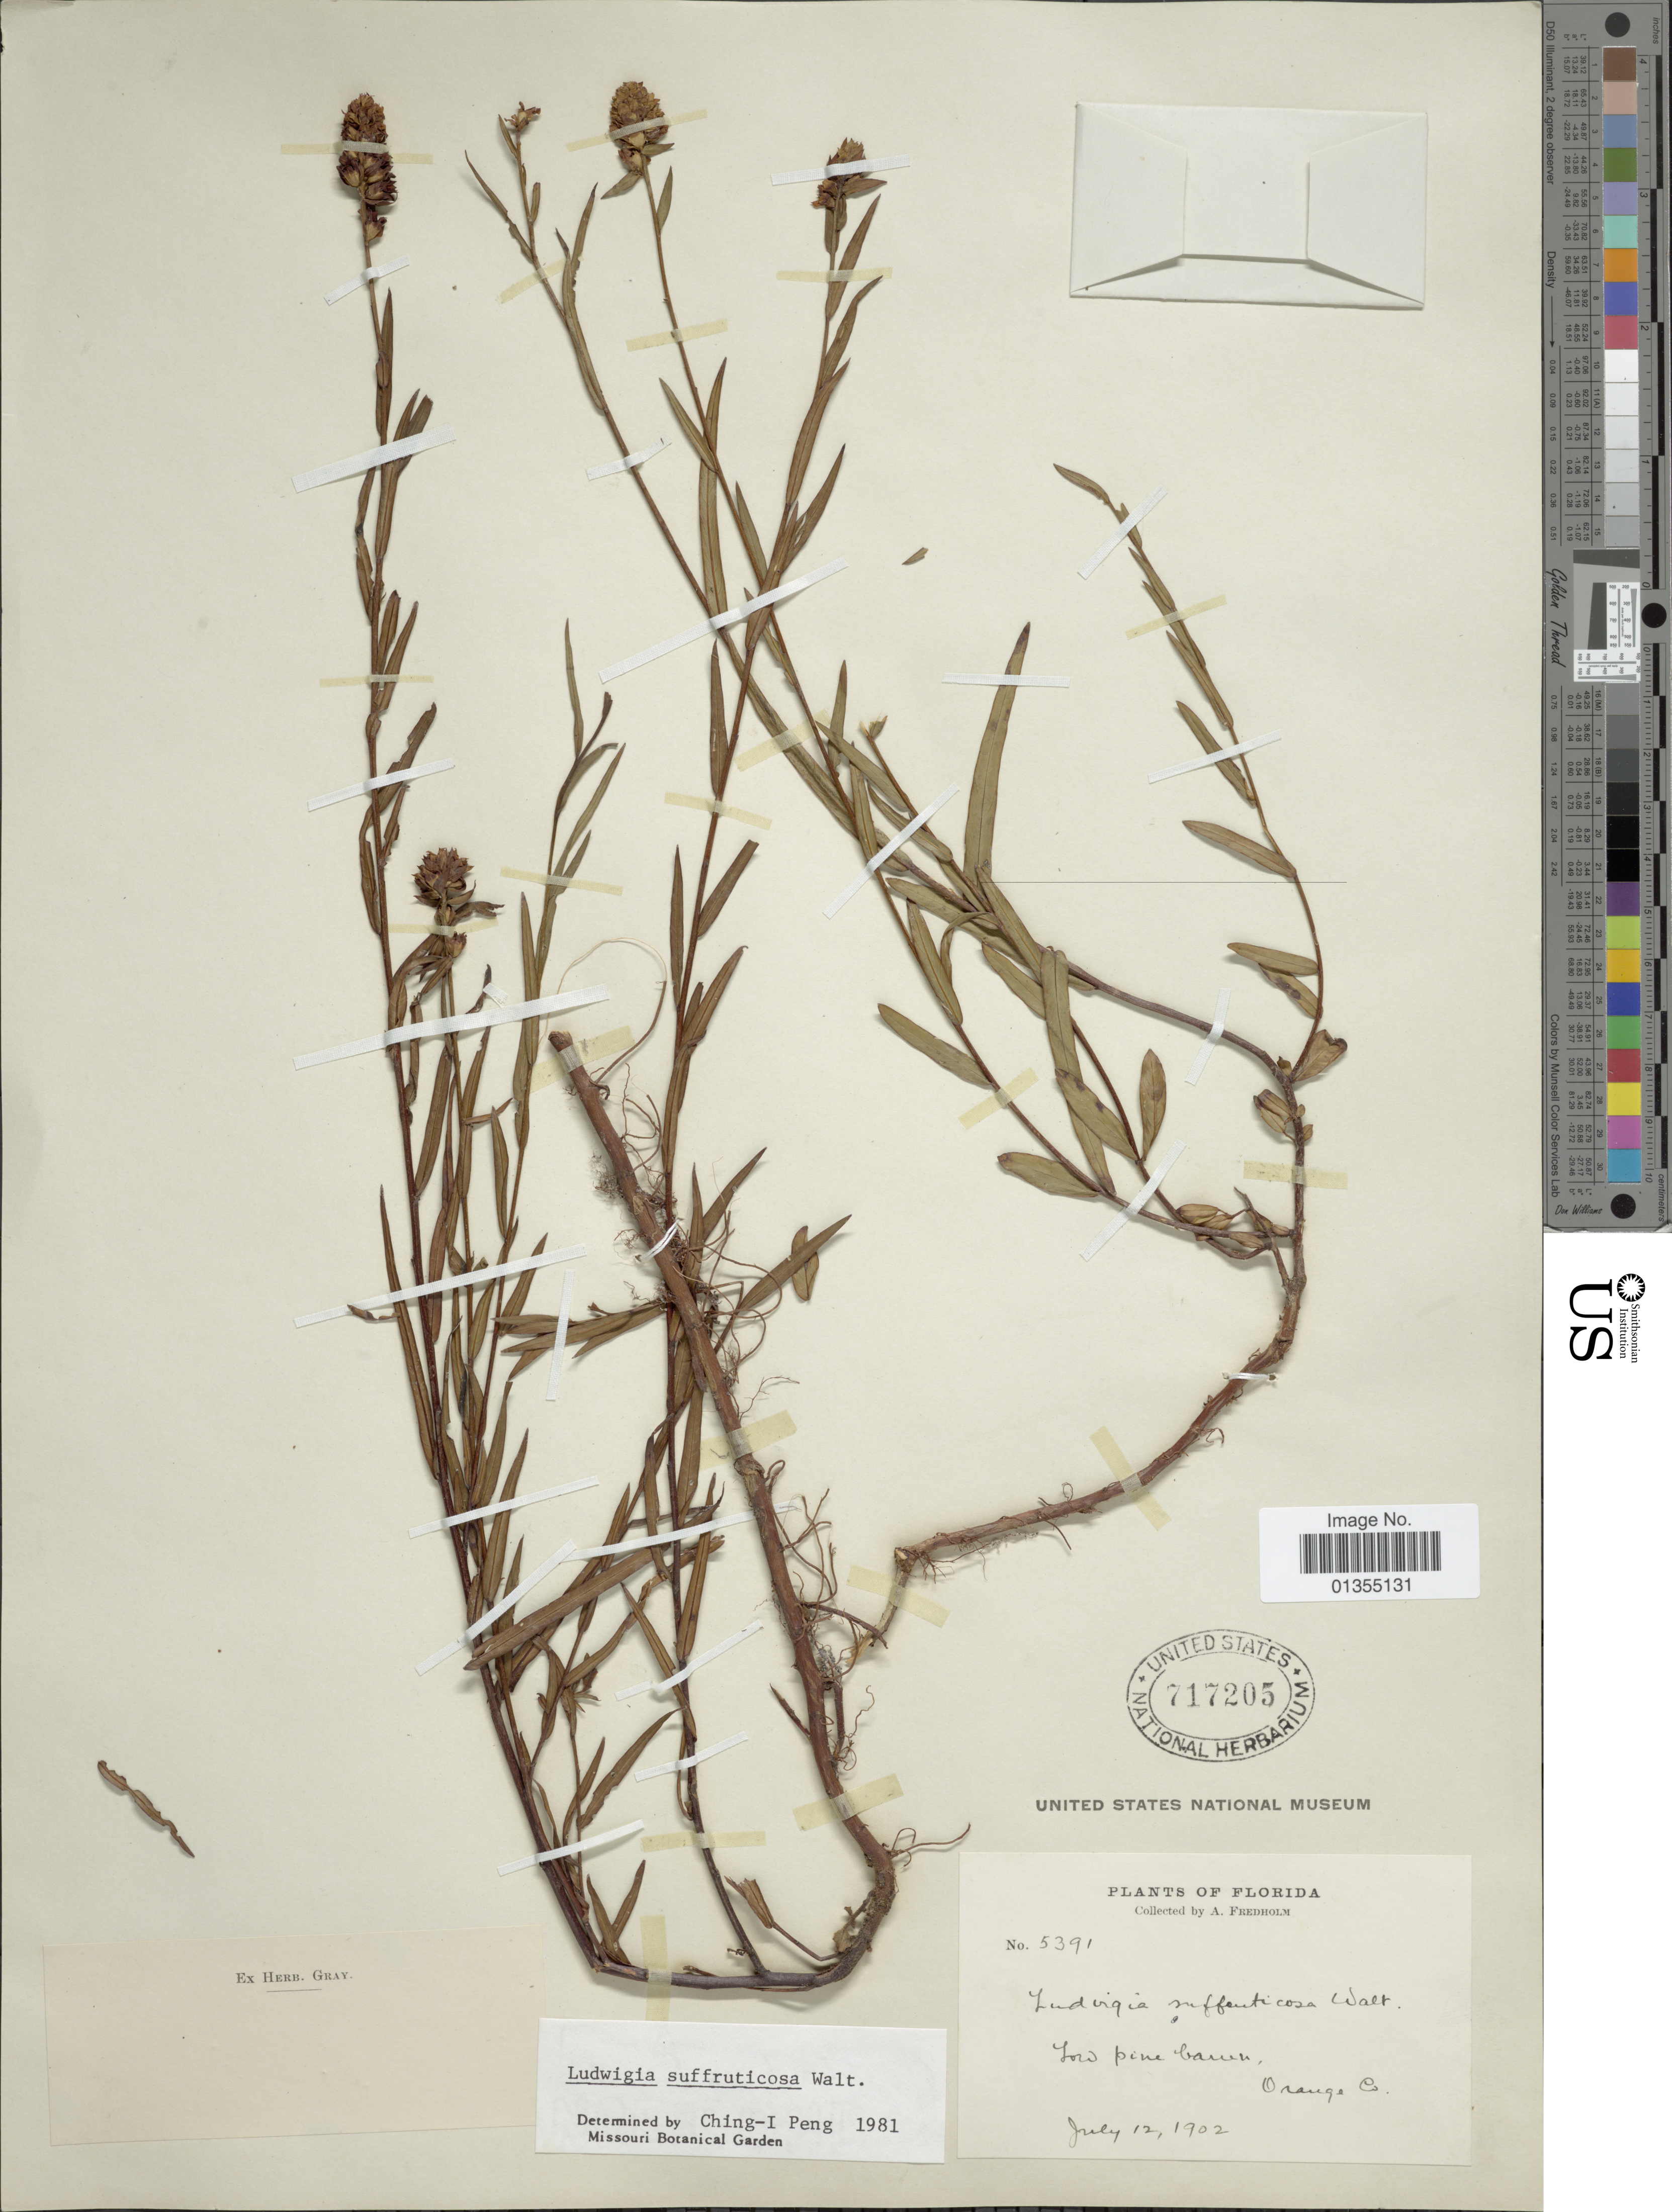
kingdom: Plantae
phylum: Tracheophyta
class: Magnoliopsida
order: Myrtales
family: Onagraceae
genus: Ludwigia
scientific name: Ludwigia suffruticosa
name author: Walter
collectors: A. Fredholm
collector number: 5391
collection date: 1902-07-12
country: United States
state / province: Florida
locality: Orange Co.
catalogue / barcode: US 717205